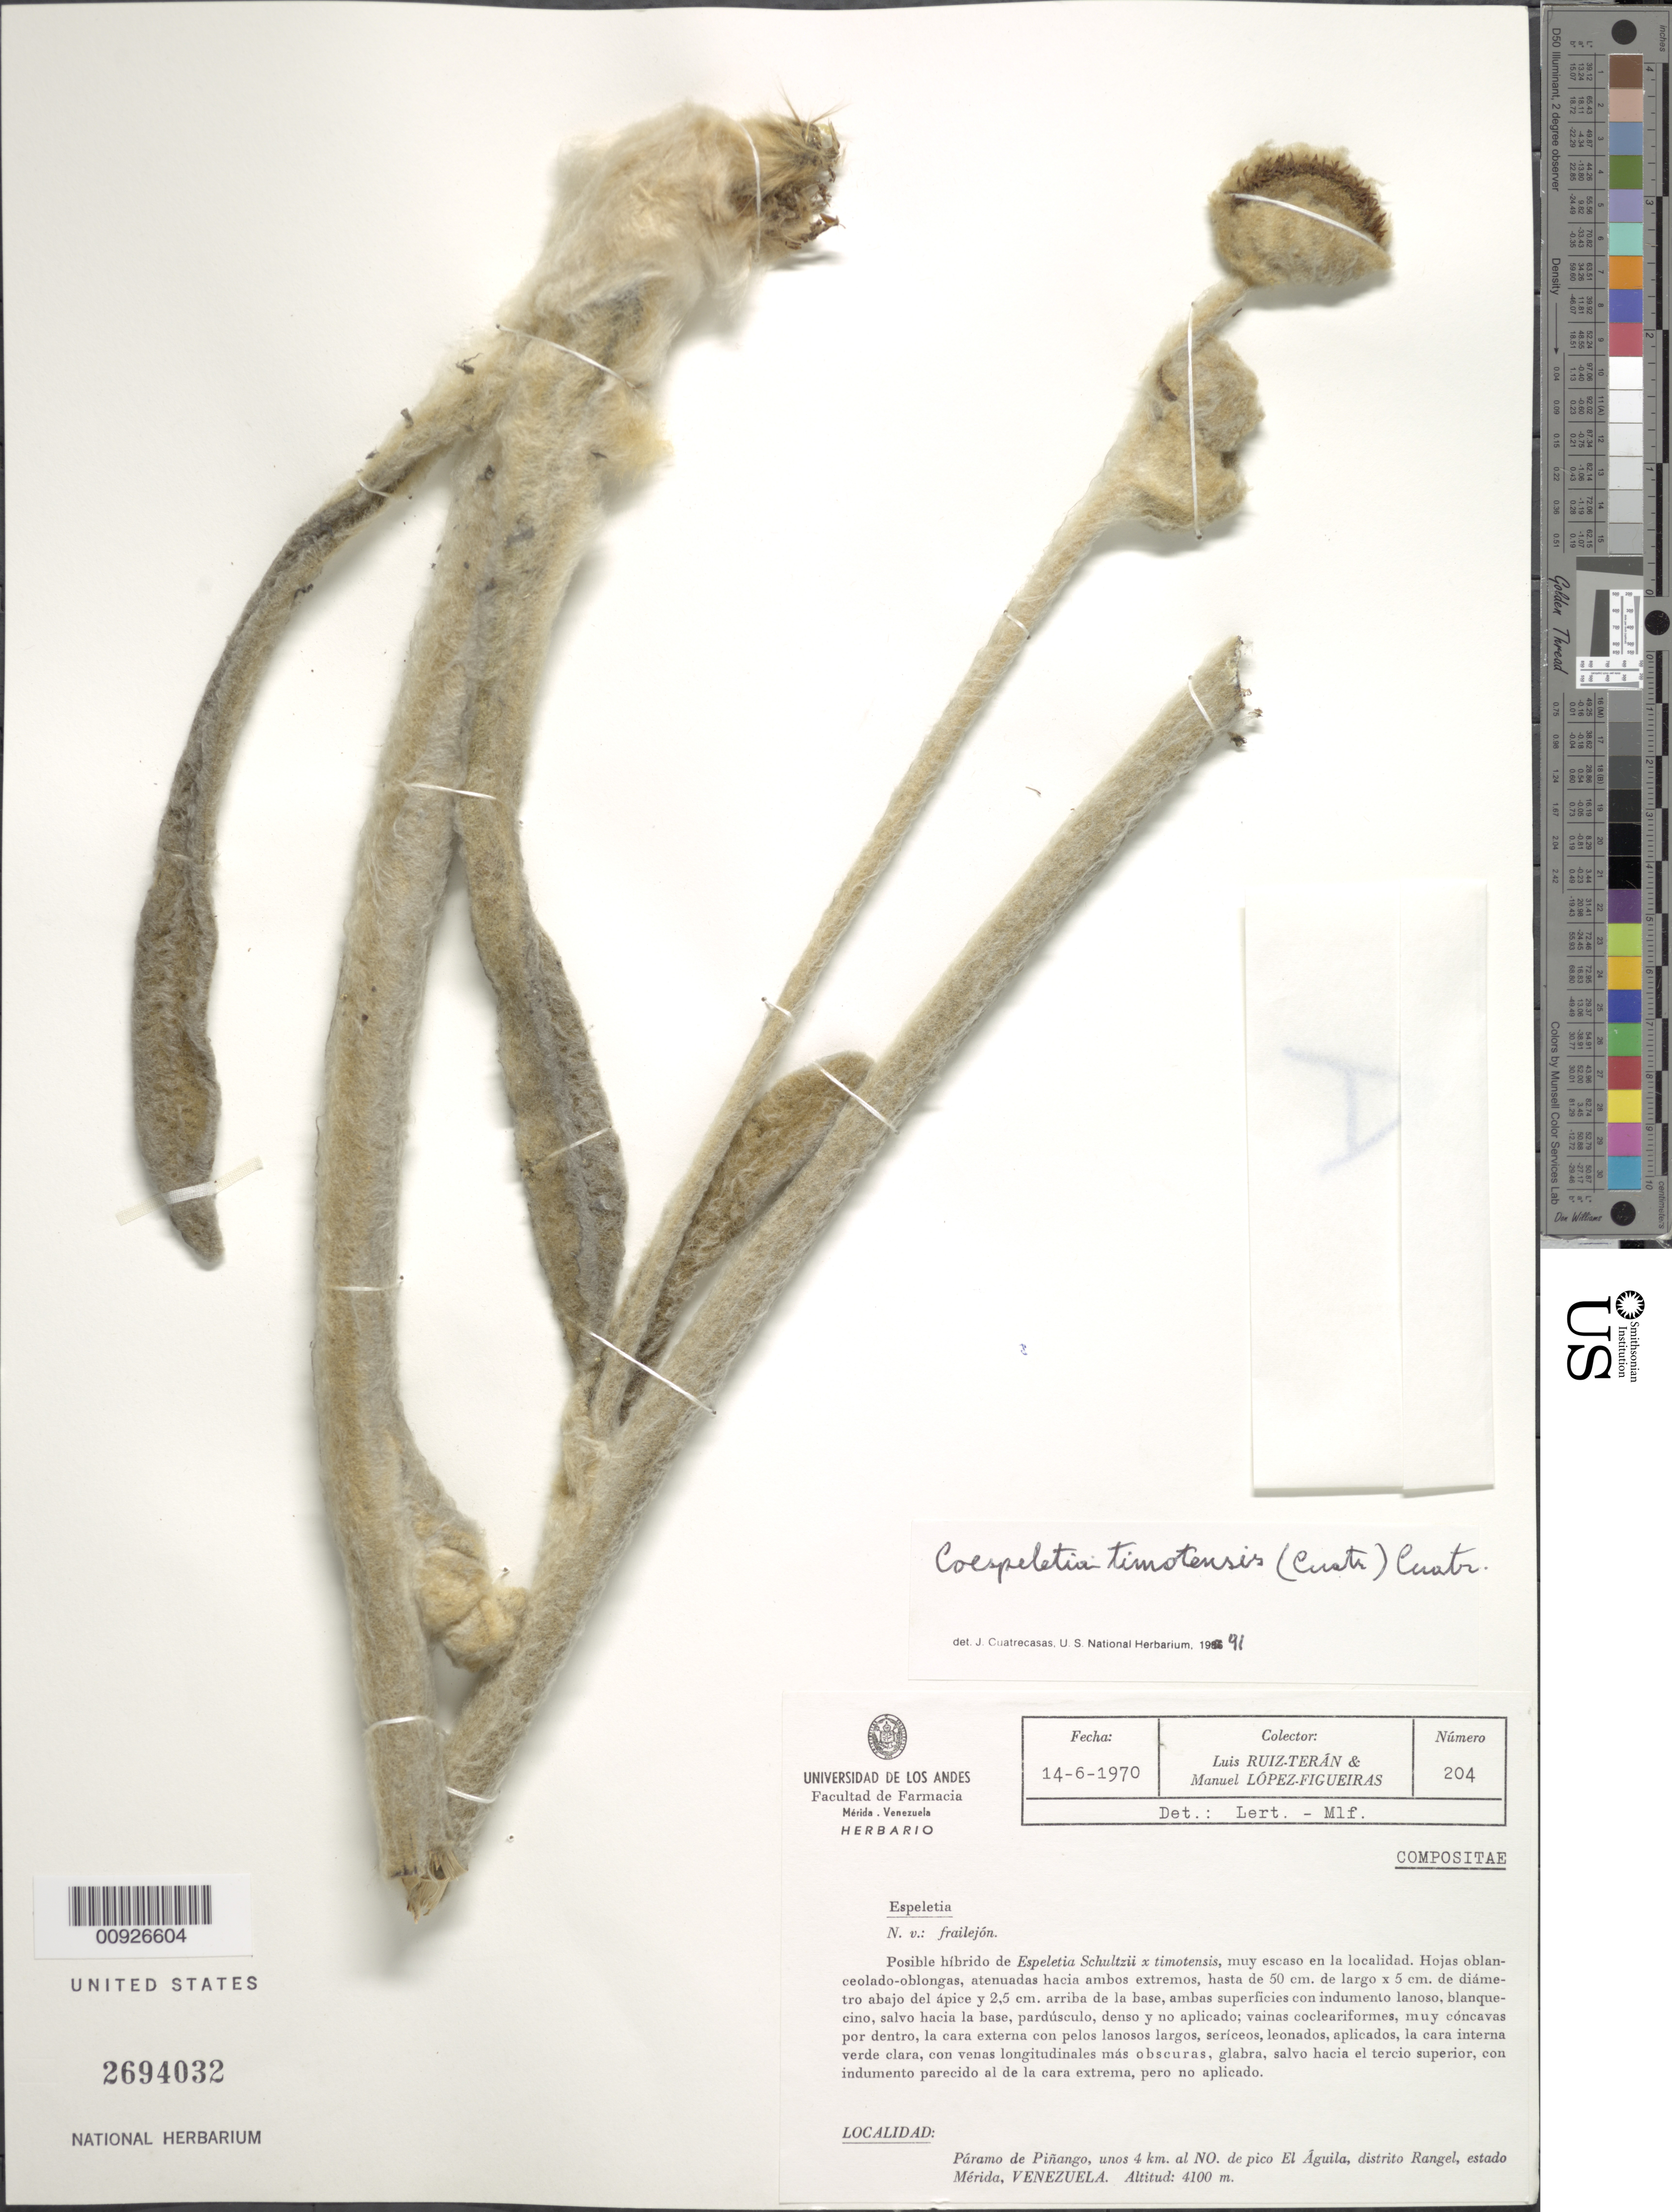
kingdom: Plantae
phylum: Tracheophyta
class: Magnoliopsida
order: Asterales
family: Asteraceae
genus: Coespeletia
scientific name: Coespeletia timotensis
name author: (Cuatrec.) Cuatrec.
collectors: L. E. Ruíz-Terán & M. López Figueiras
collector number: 204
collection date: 1970-06-14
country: Venezuela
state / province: Mérida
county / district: Rangel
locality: P. de Piñango. Unos 4 km al NO de pico El Águila.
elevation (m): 4100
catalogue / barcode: US 2694032